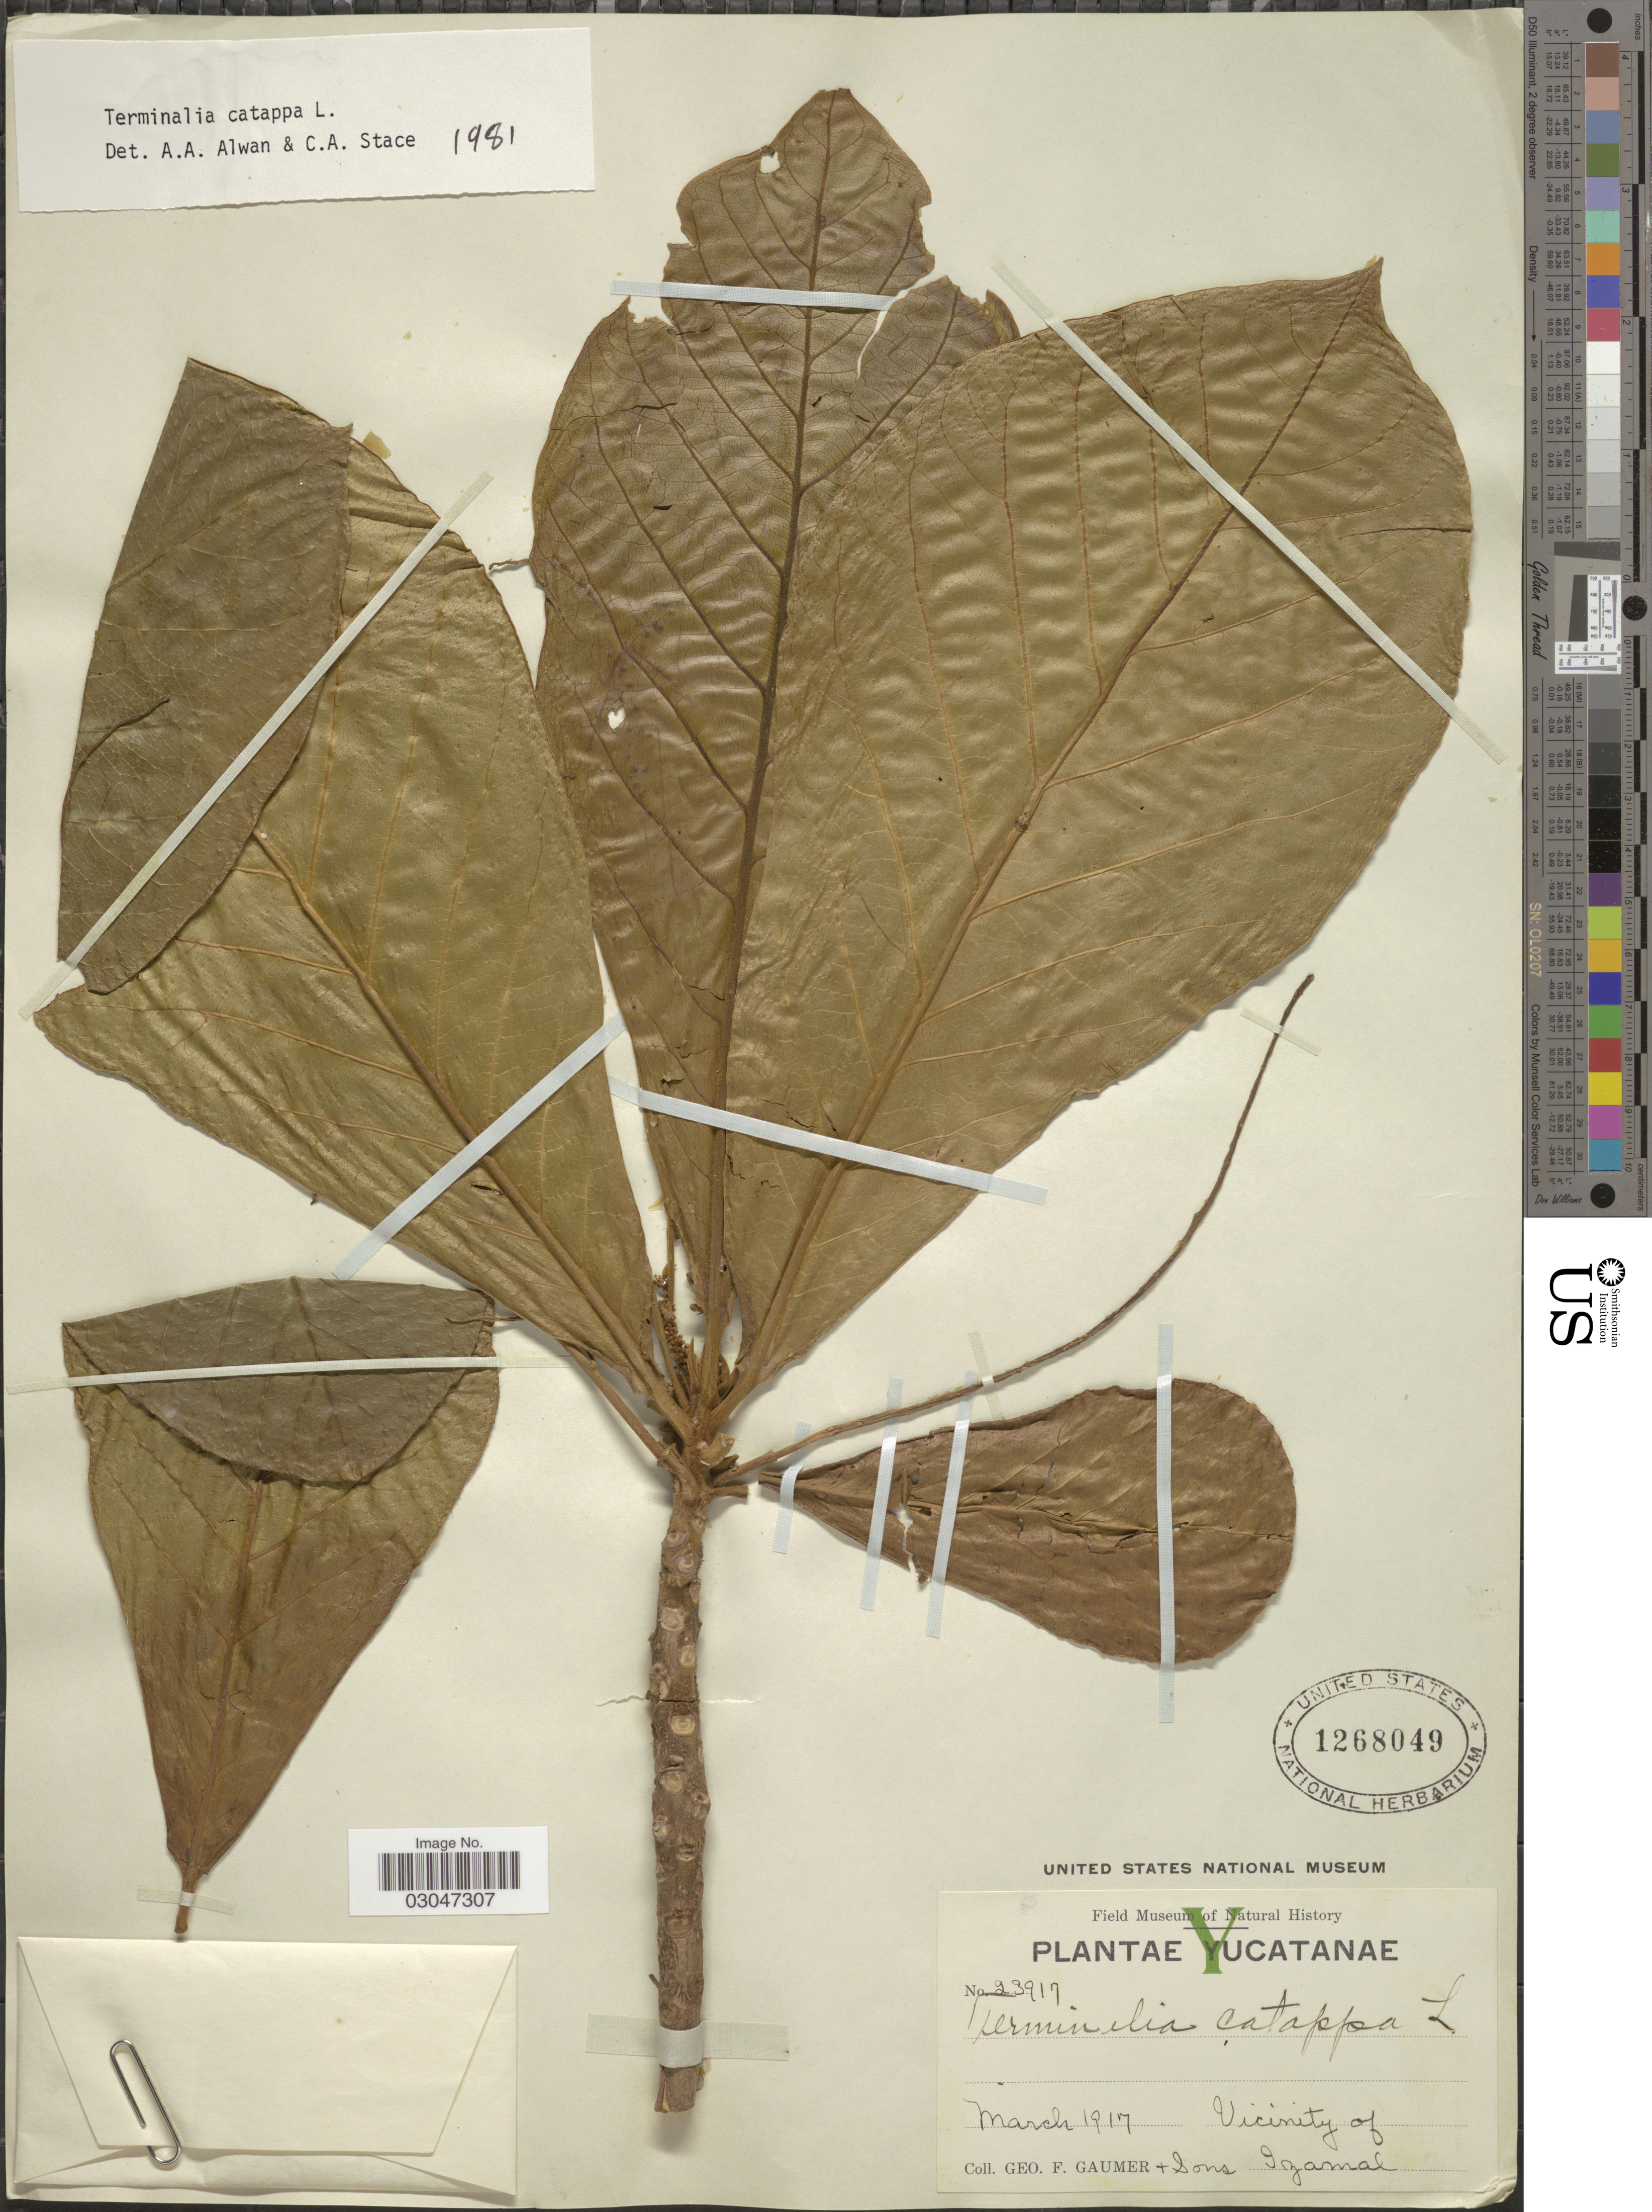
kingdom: Plantae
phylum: Tracheophyta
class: Magnoliopsida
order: Myrtales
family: Combretaceae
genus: Terminalia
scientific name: Terminalia catappa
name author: L.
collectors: G. F. Gaumer & Sons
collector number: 23917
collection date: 1917-03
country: Mexico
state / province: Yucatán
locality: Vicinity of Izamal.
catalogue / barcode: US 1268049